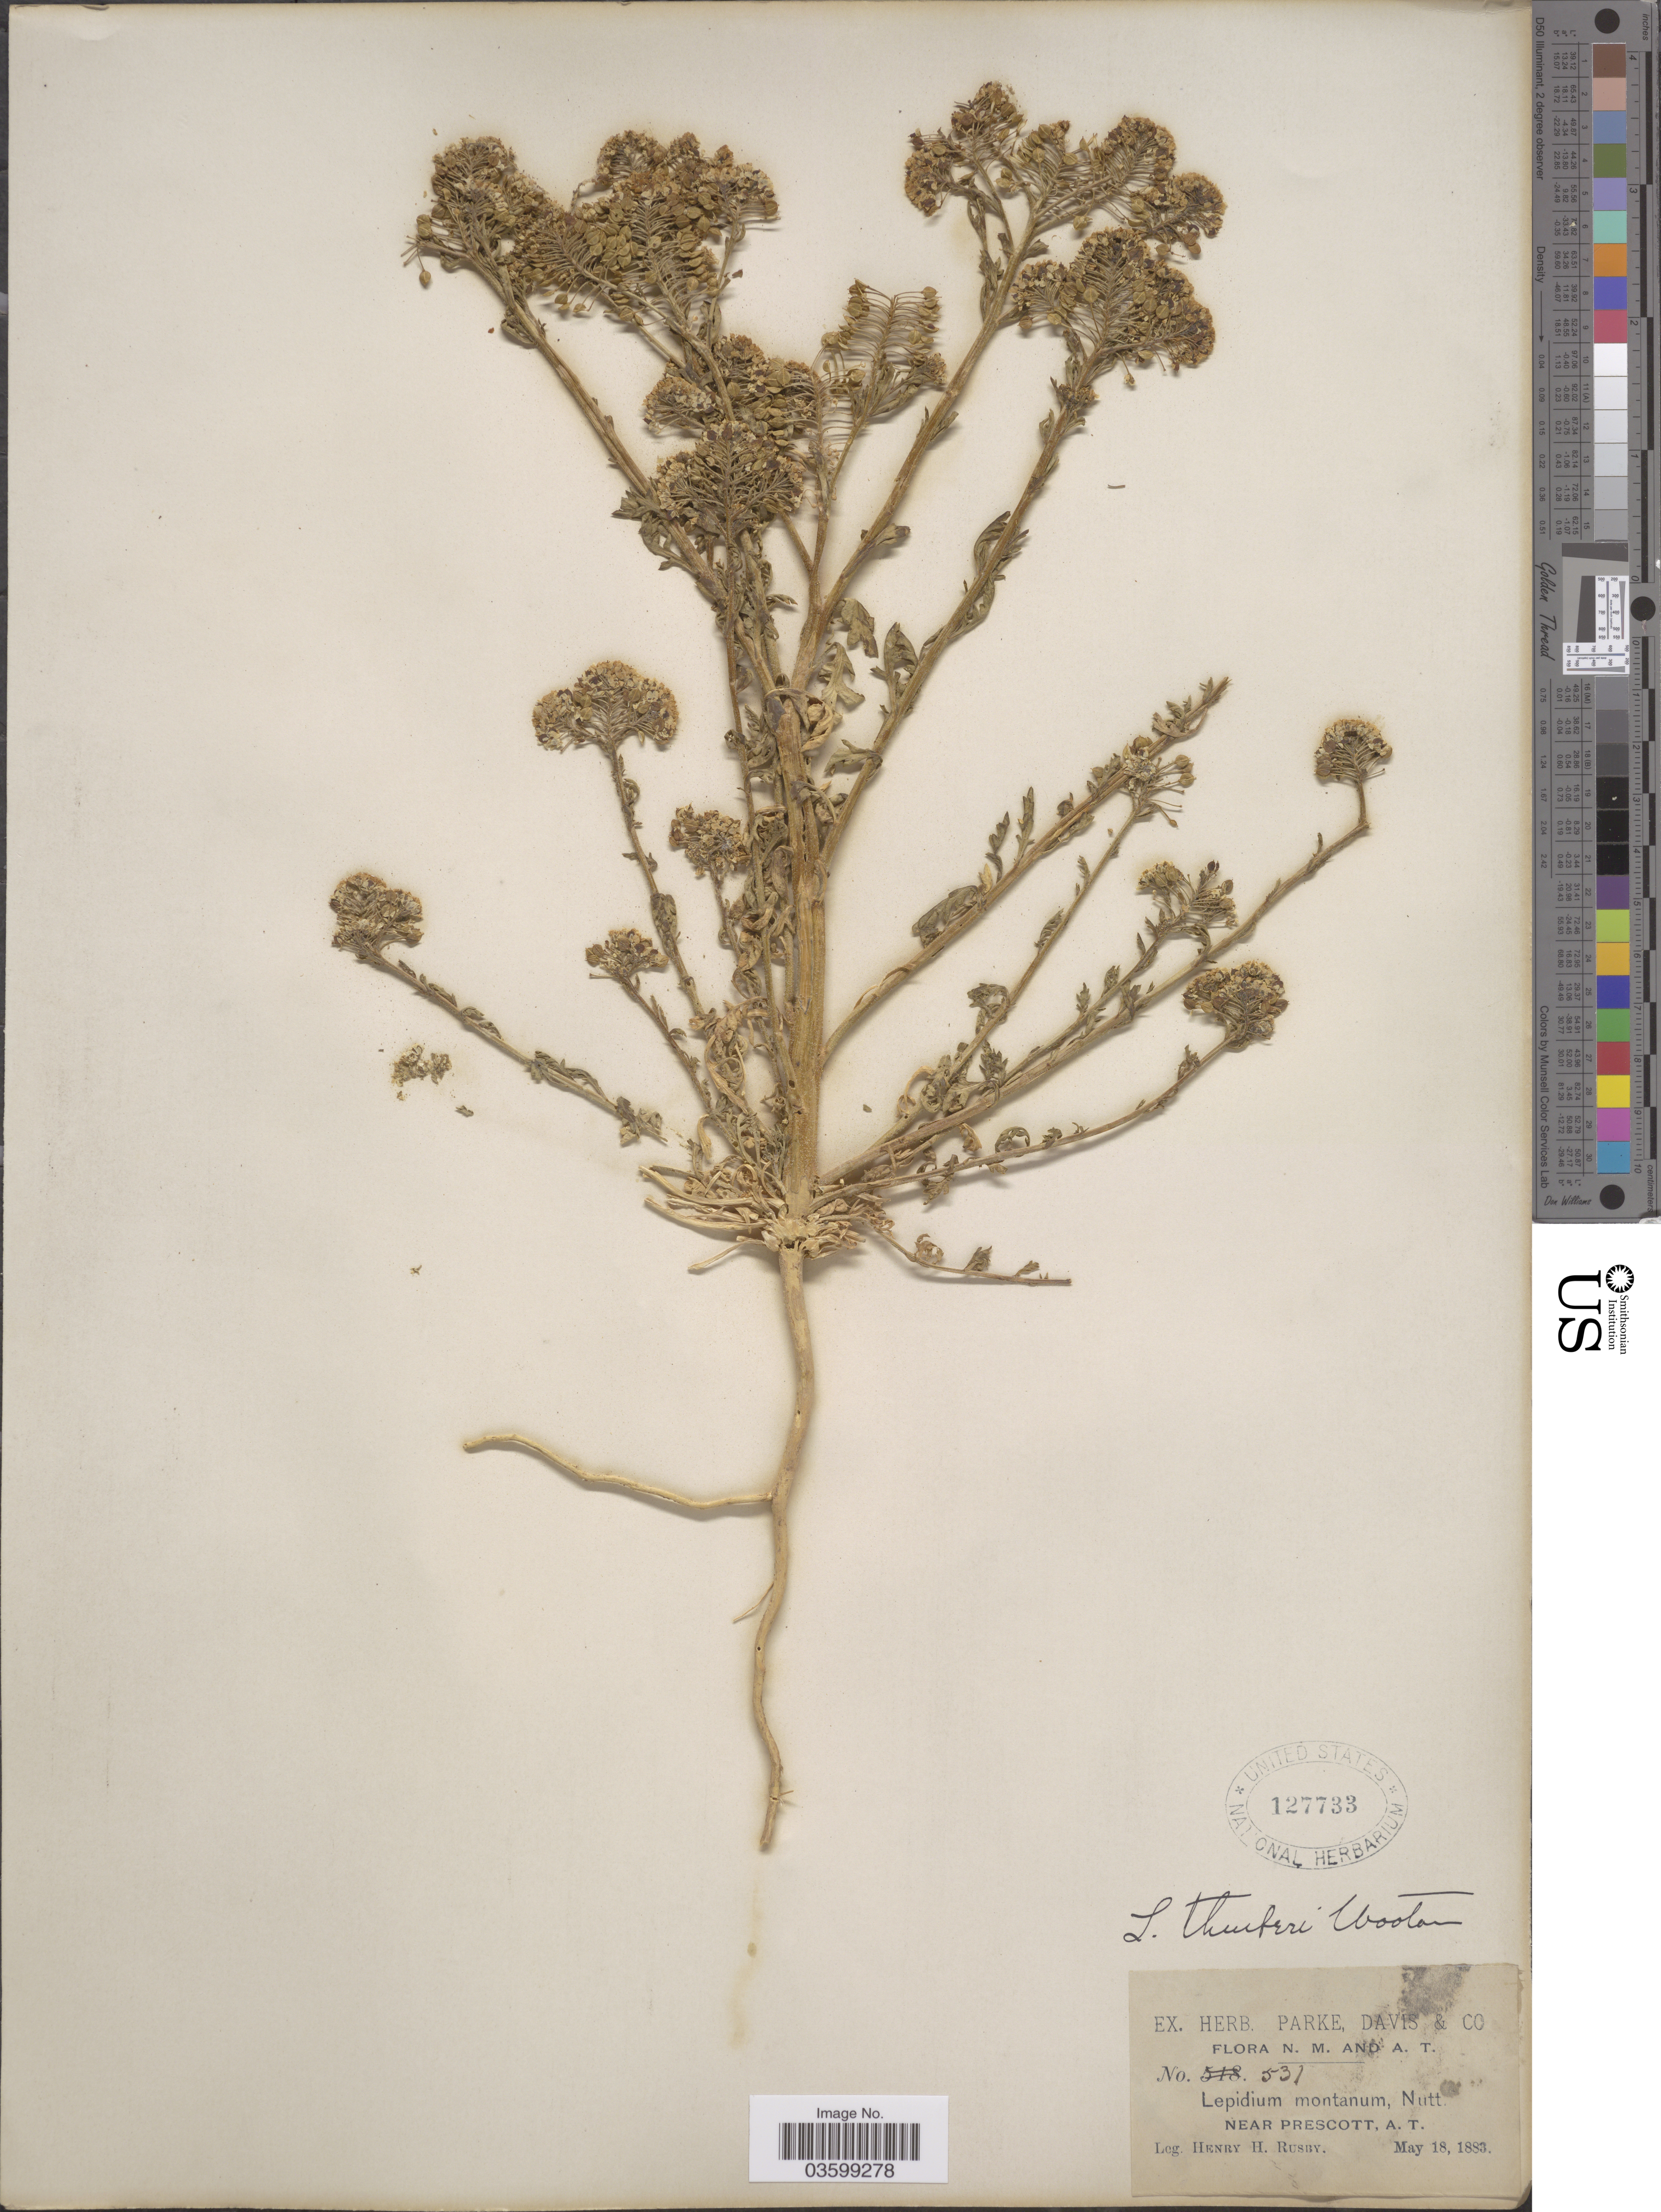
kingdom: Plantae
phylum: Tracheophyta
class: Magnoliopsida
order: Brassicales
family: Brassicaceae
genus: Lepidium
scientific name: Lepidium thurberi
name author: Wooton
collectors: H. H. Rusby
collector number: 531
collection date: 1883-05-18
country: United States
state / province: Arizona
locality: Near Prescott, A. T.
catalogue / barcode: US 127733